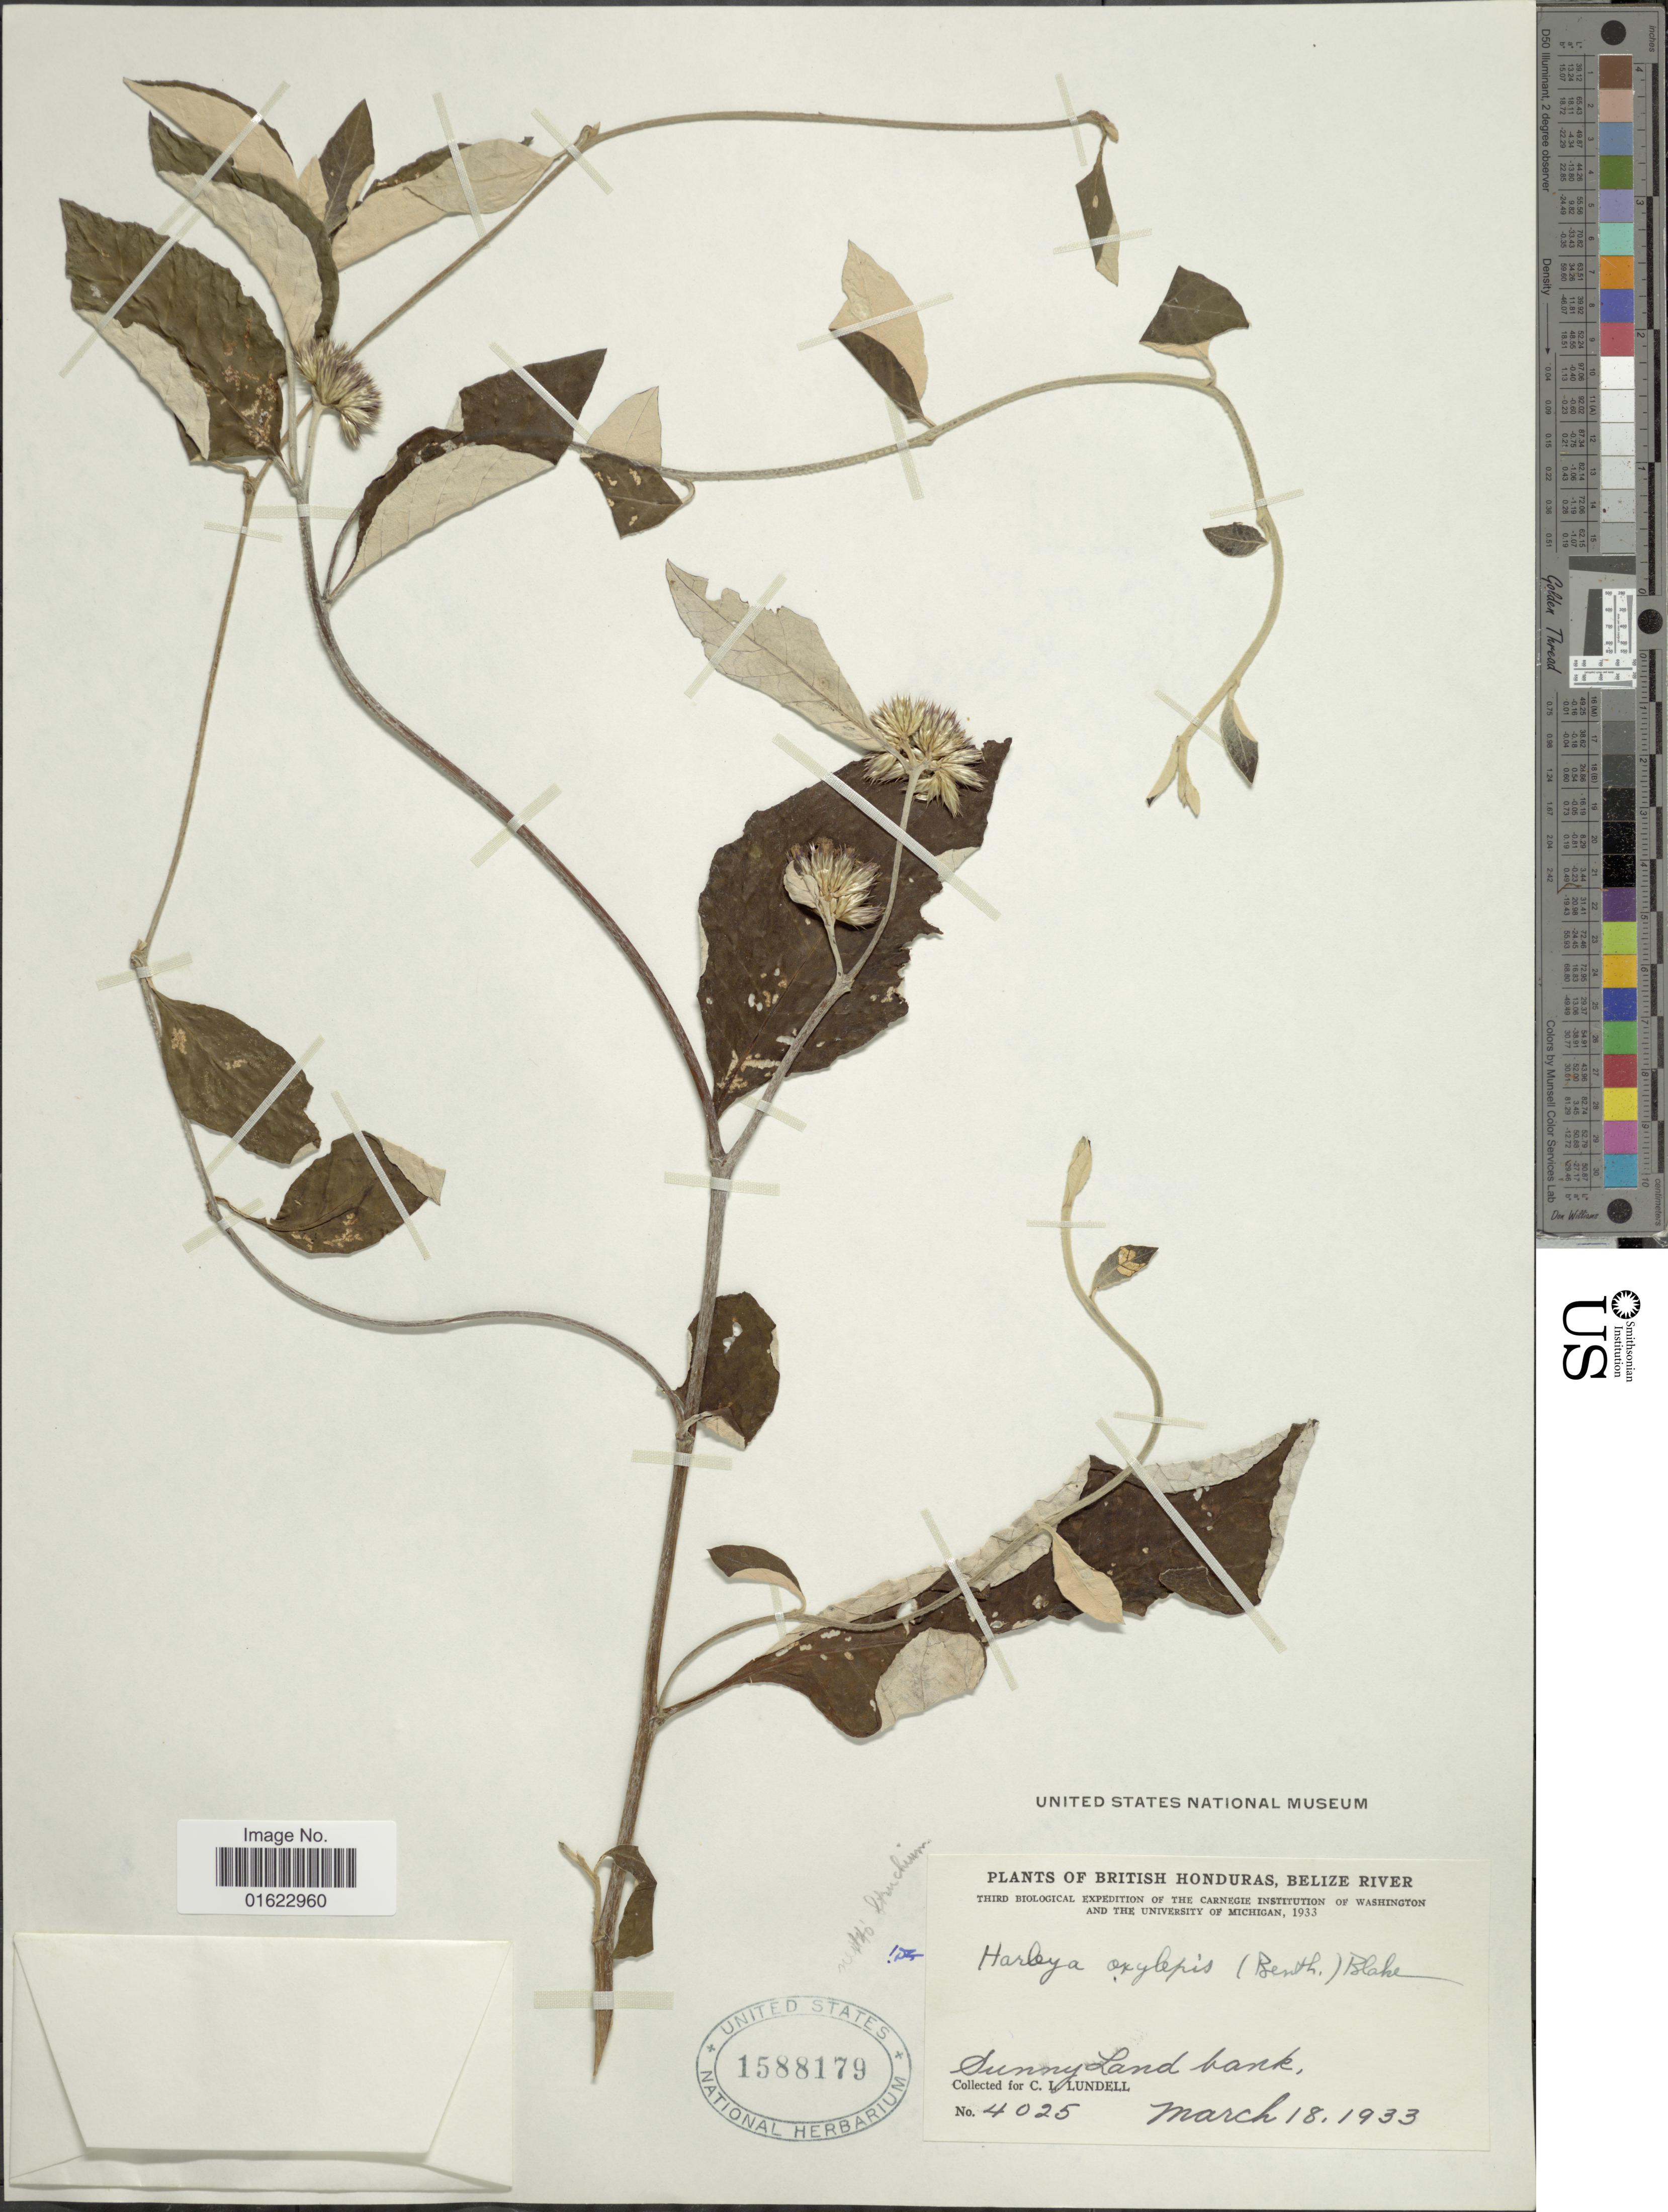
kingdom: Plantae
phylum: Tracheophyta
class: Magnoliopsida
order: Asterales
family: Asteraceae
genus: Harleya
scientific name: Harleya oxylepis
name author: (Benth.) S.F. Blake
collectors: C. L. Lundell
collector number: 4025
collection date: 1933-03-18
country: Belize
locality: British Honduras, Belize River. Sunny Land bank.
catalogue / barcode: US 1588179